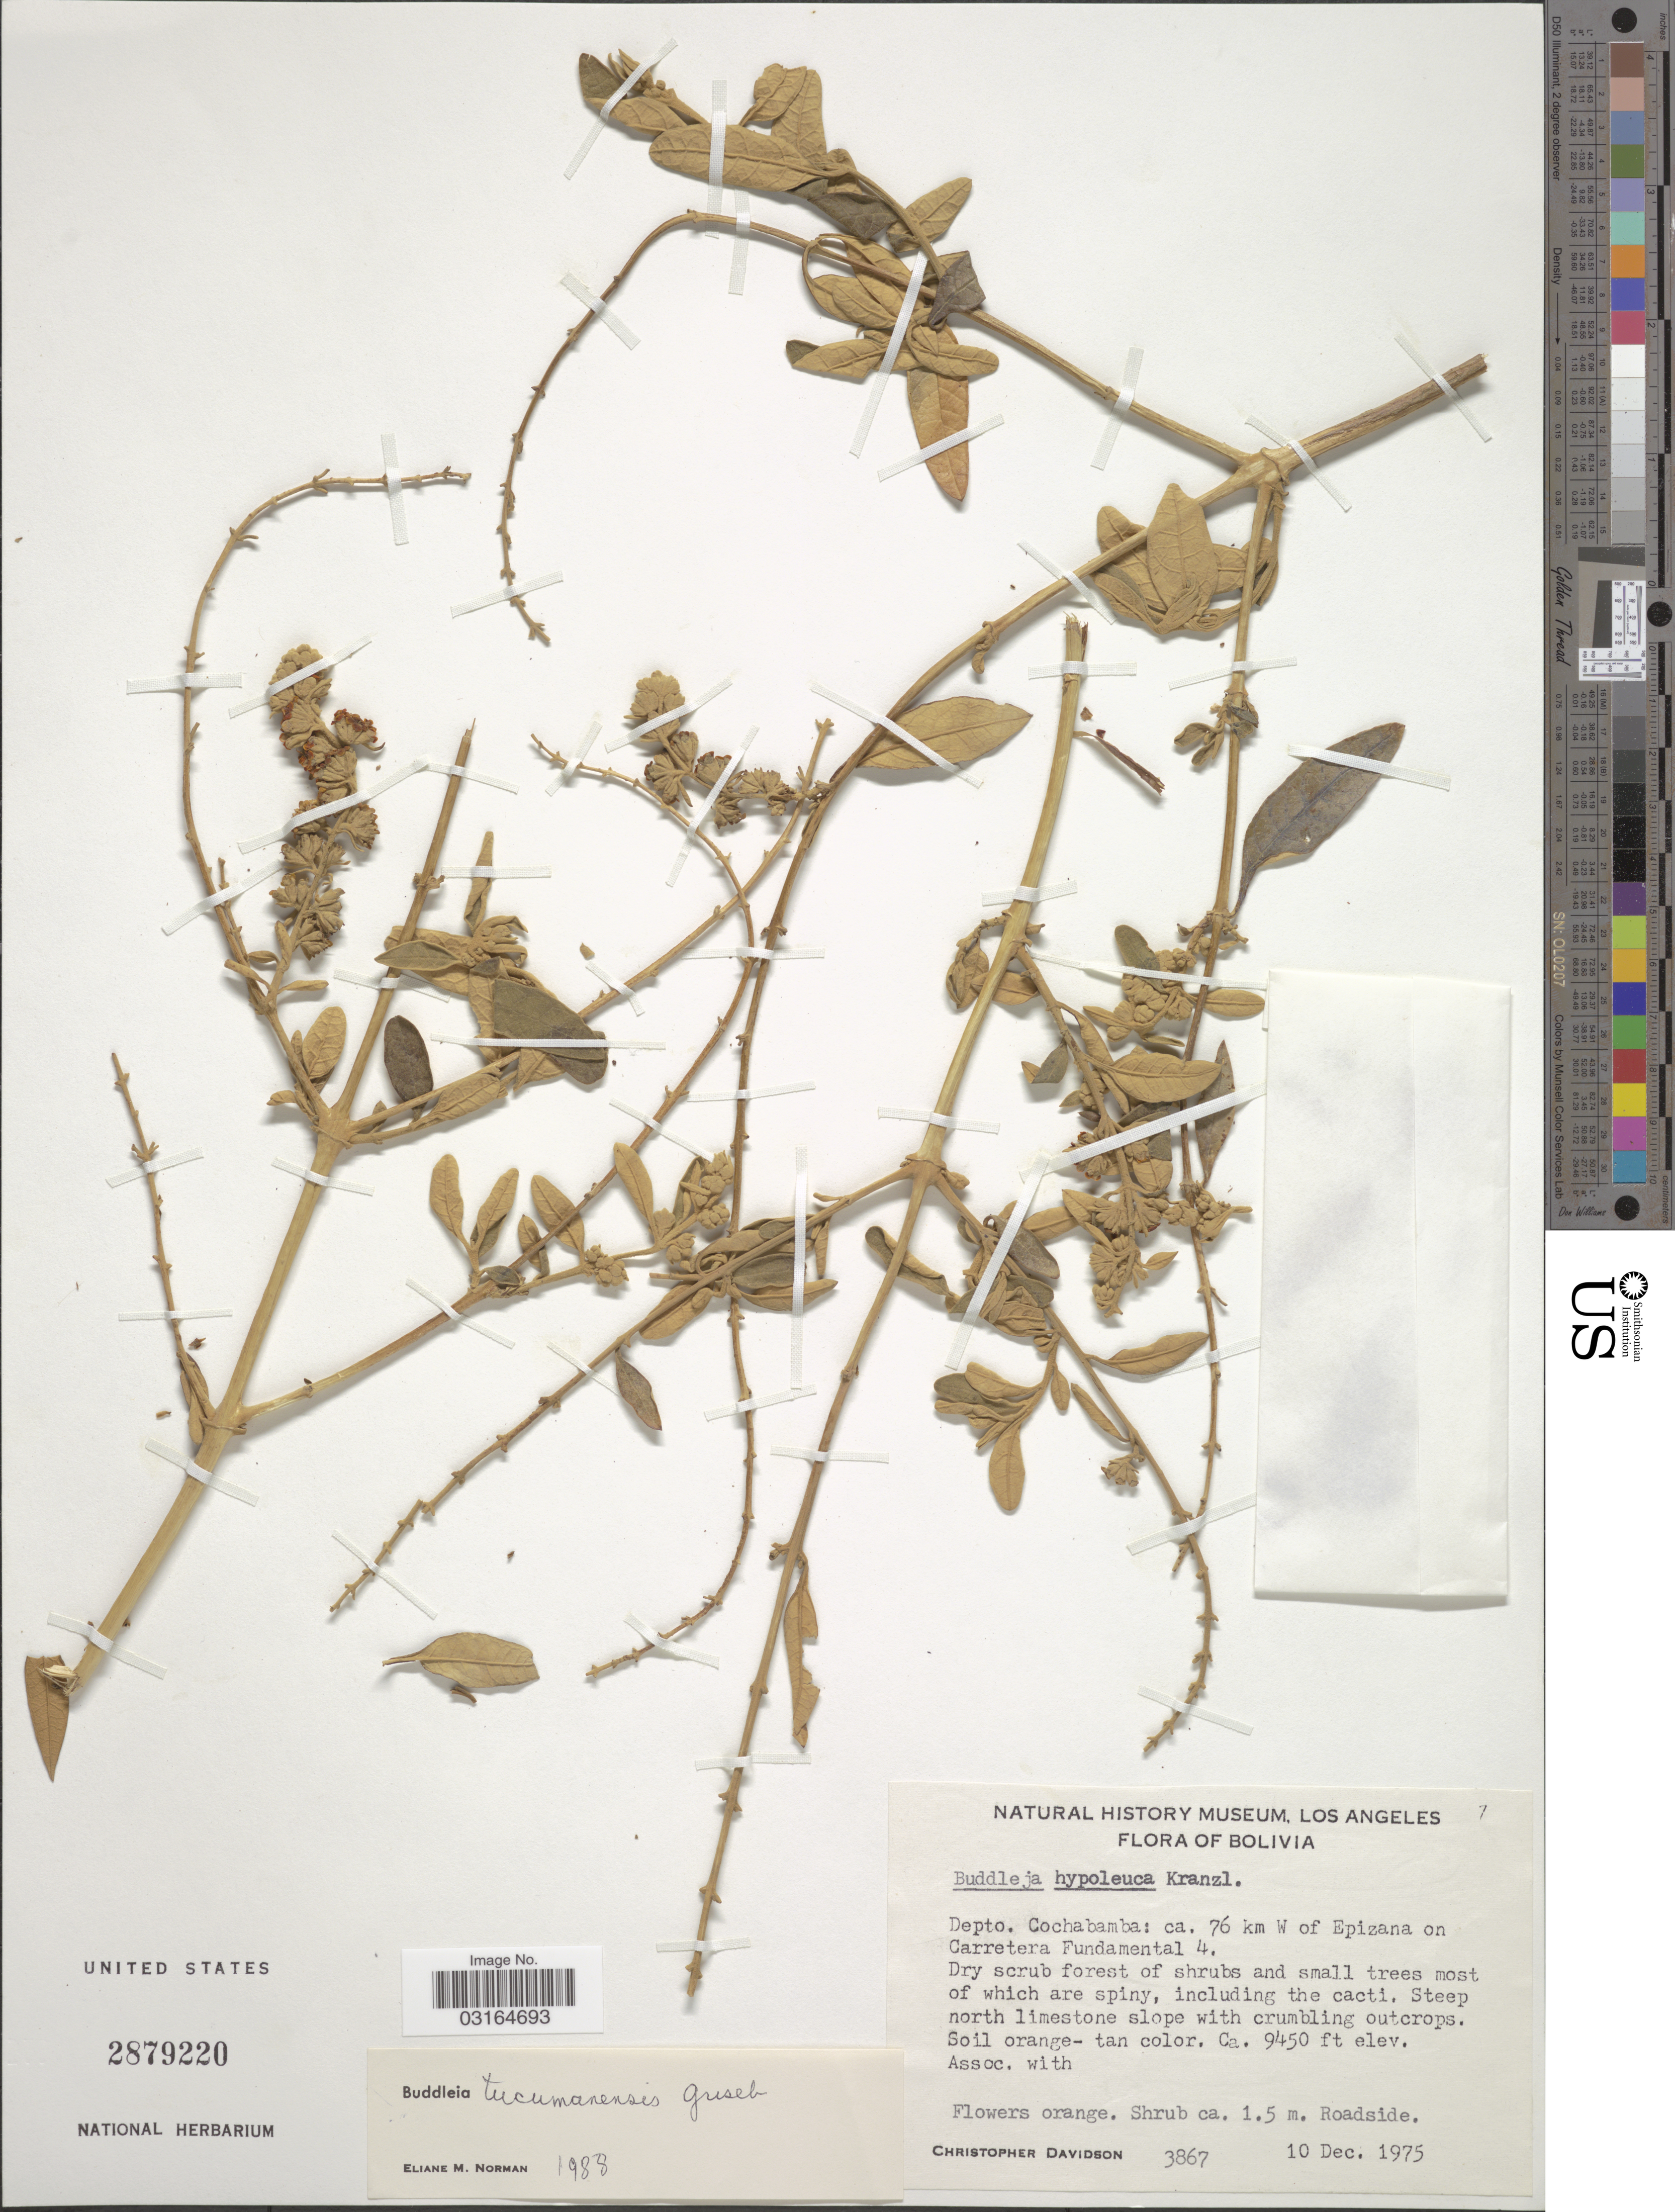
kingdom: Plantae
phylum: Tracheophyta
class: Magnoliopsida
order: Lamiales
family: Scrophulariaceae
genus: Buddleja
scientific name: Buddleja tucumanensis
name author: Griseb.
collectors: C. Davidson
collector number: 3867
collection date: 1975-12-10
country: Bolivia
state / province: Cochabamba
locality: Depto. Cochabamba: ca. 76 km W of Epizana on Carretera Fundamental 4.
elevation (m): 2880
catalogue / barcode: US 2879220